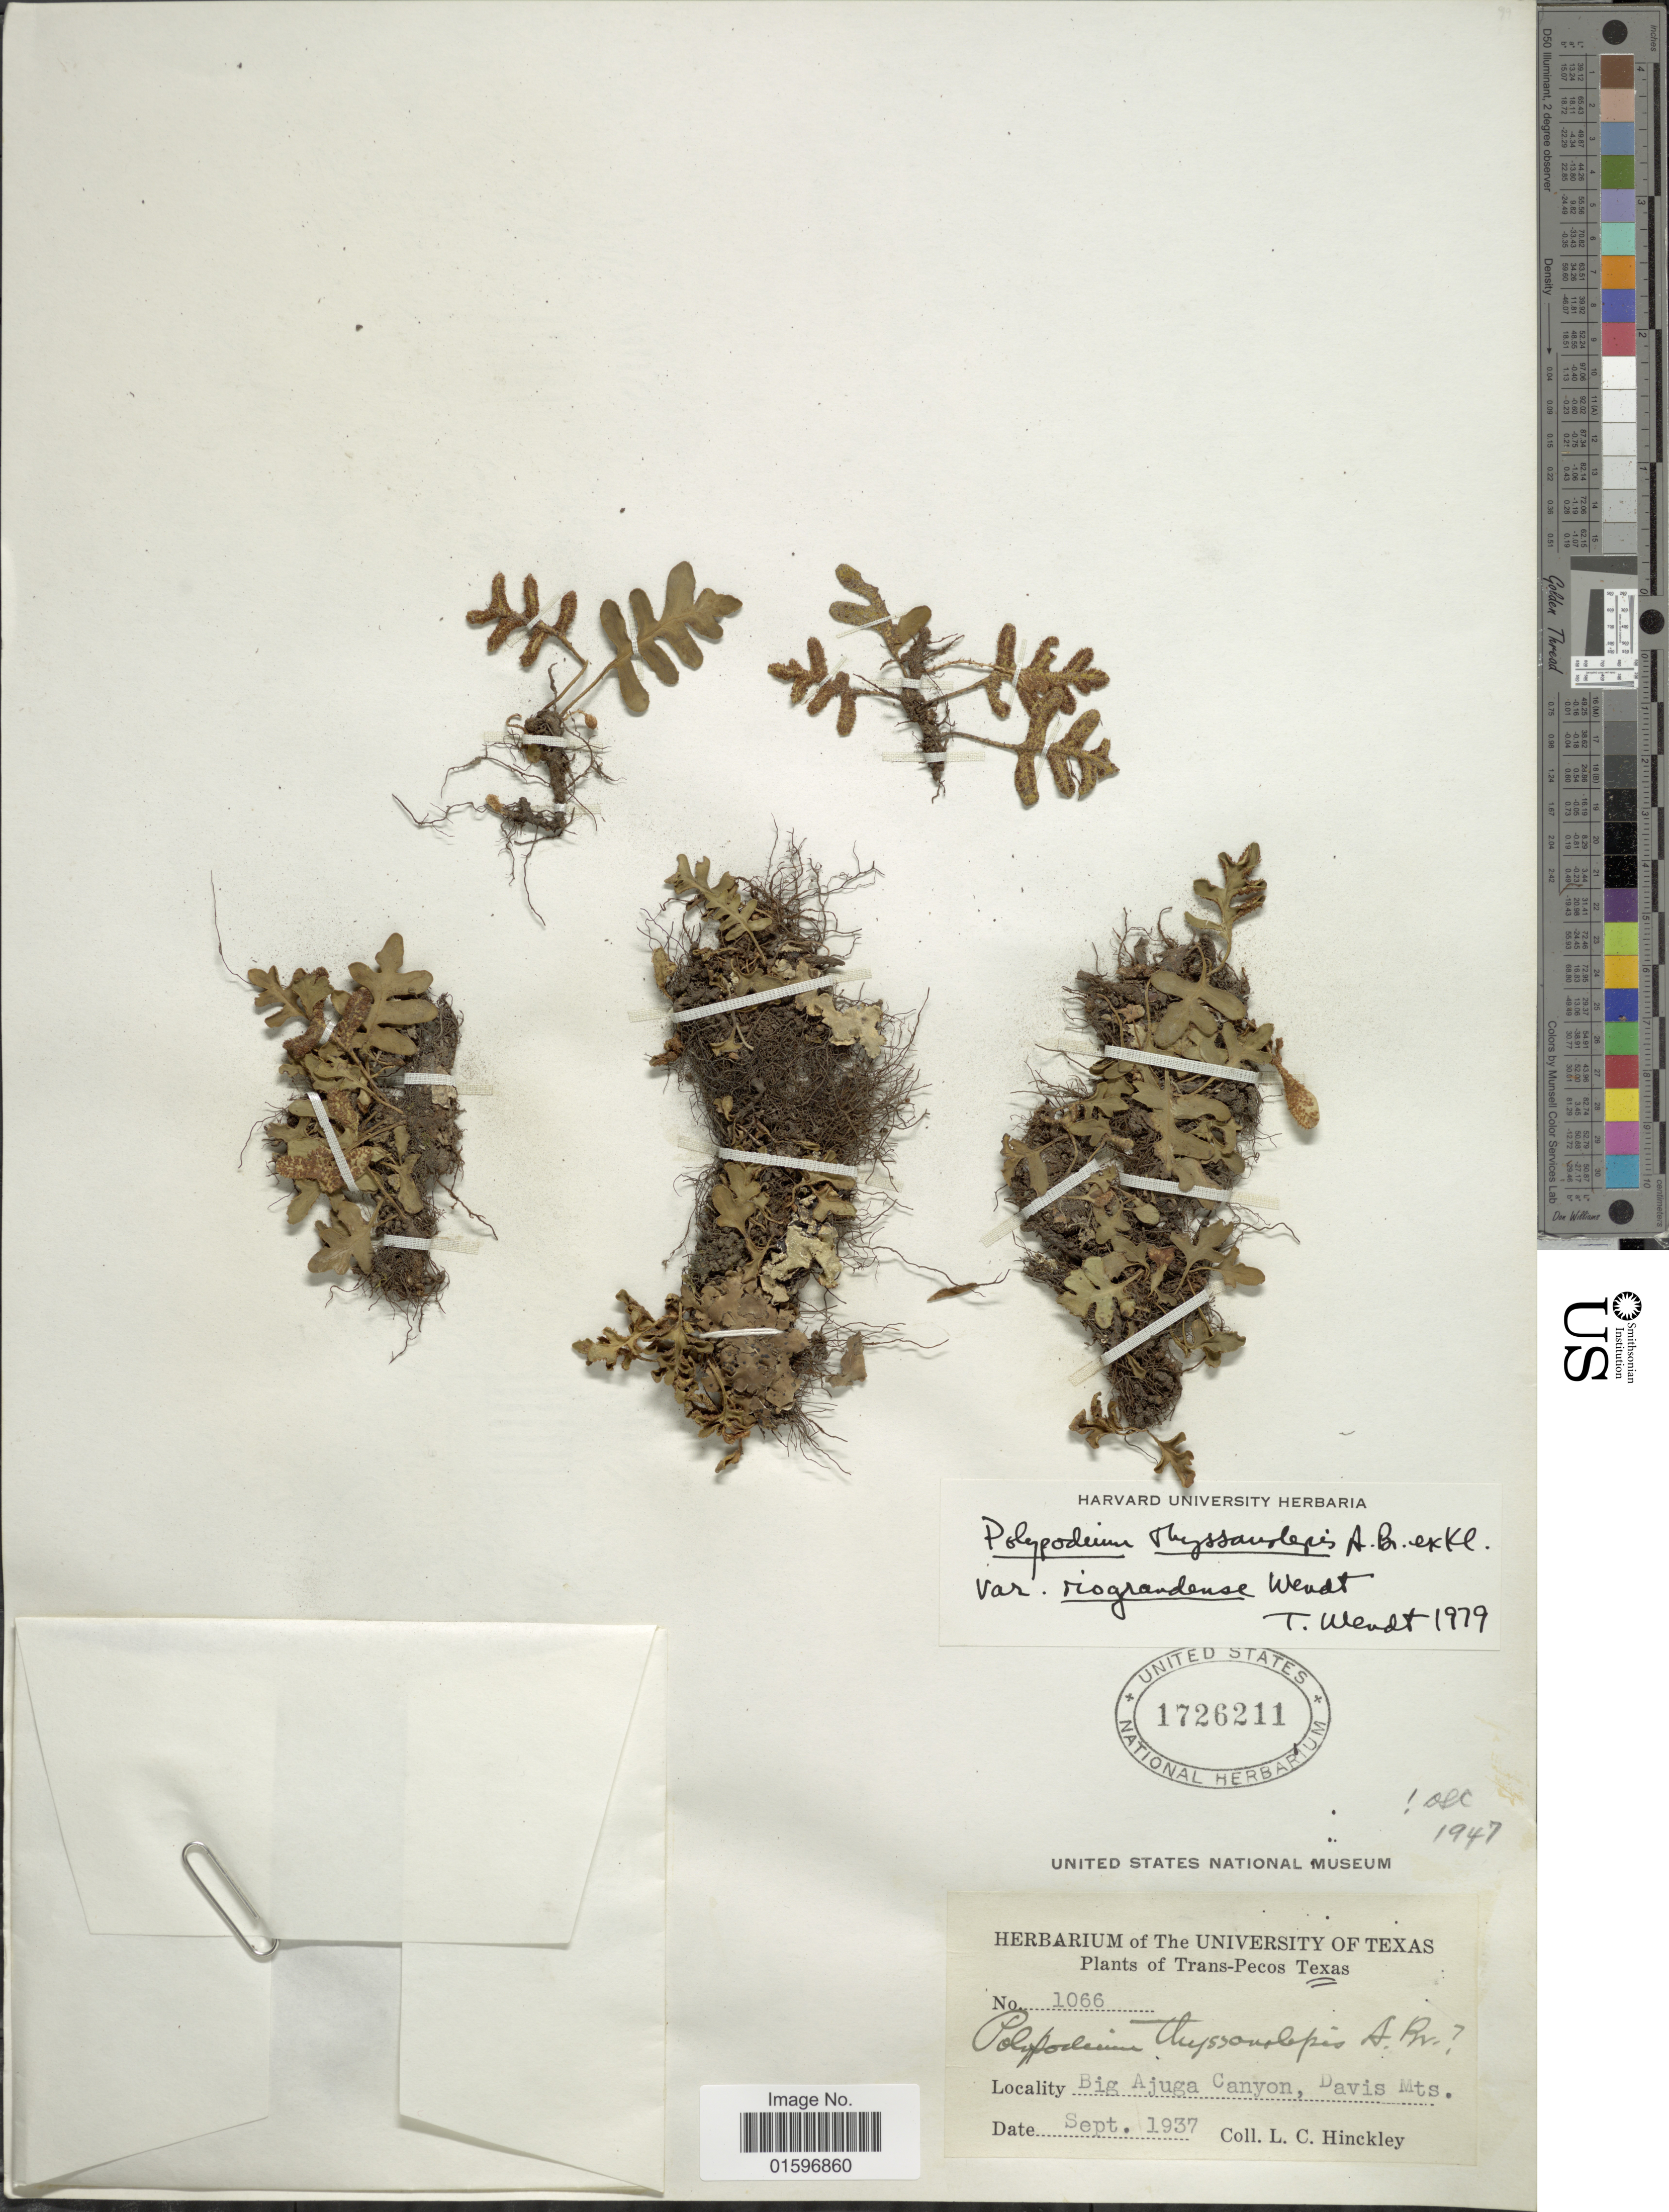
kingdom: Plantae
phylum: Tracheophyta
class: Polypodiopsida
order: Polypodiales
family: Polypodiaceae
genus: Pleopeltis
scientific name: Pleopeltis thyssanolepis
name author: (A. Braun ex Klotzsch) E.G. Andrews & Windham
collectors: L. Hinckley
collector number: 1066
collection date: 1937-09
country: United States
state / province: Texas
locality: Trans- Pecos Texas, Big Ajuga Canyon, Davids Mts.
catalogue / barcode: US 1726211